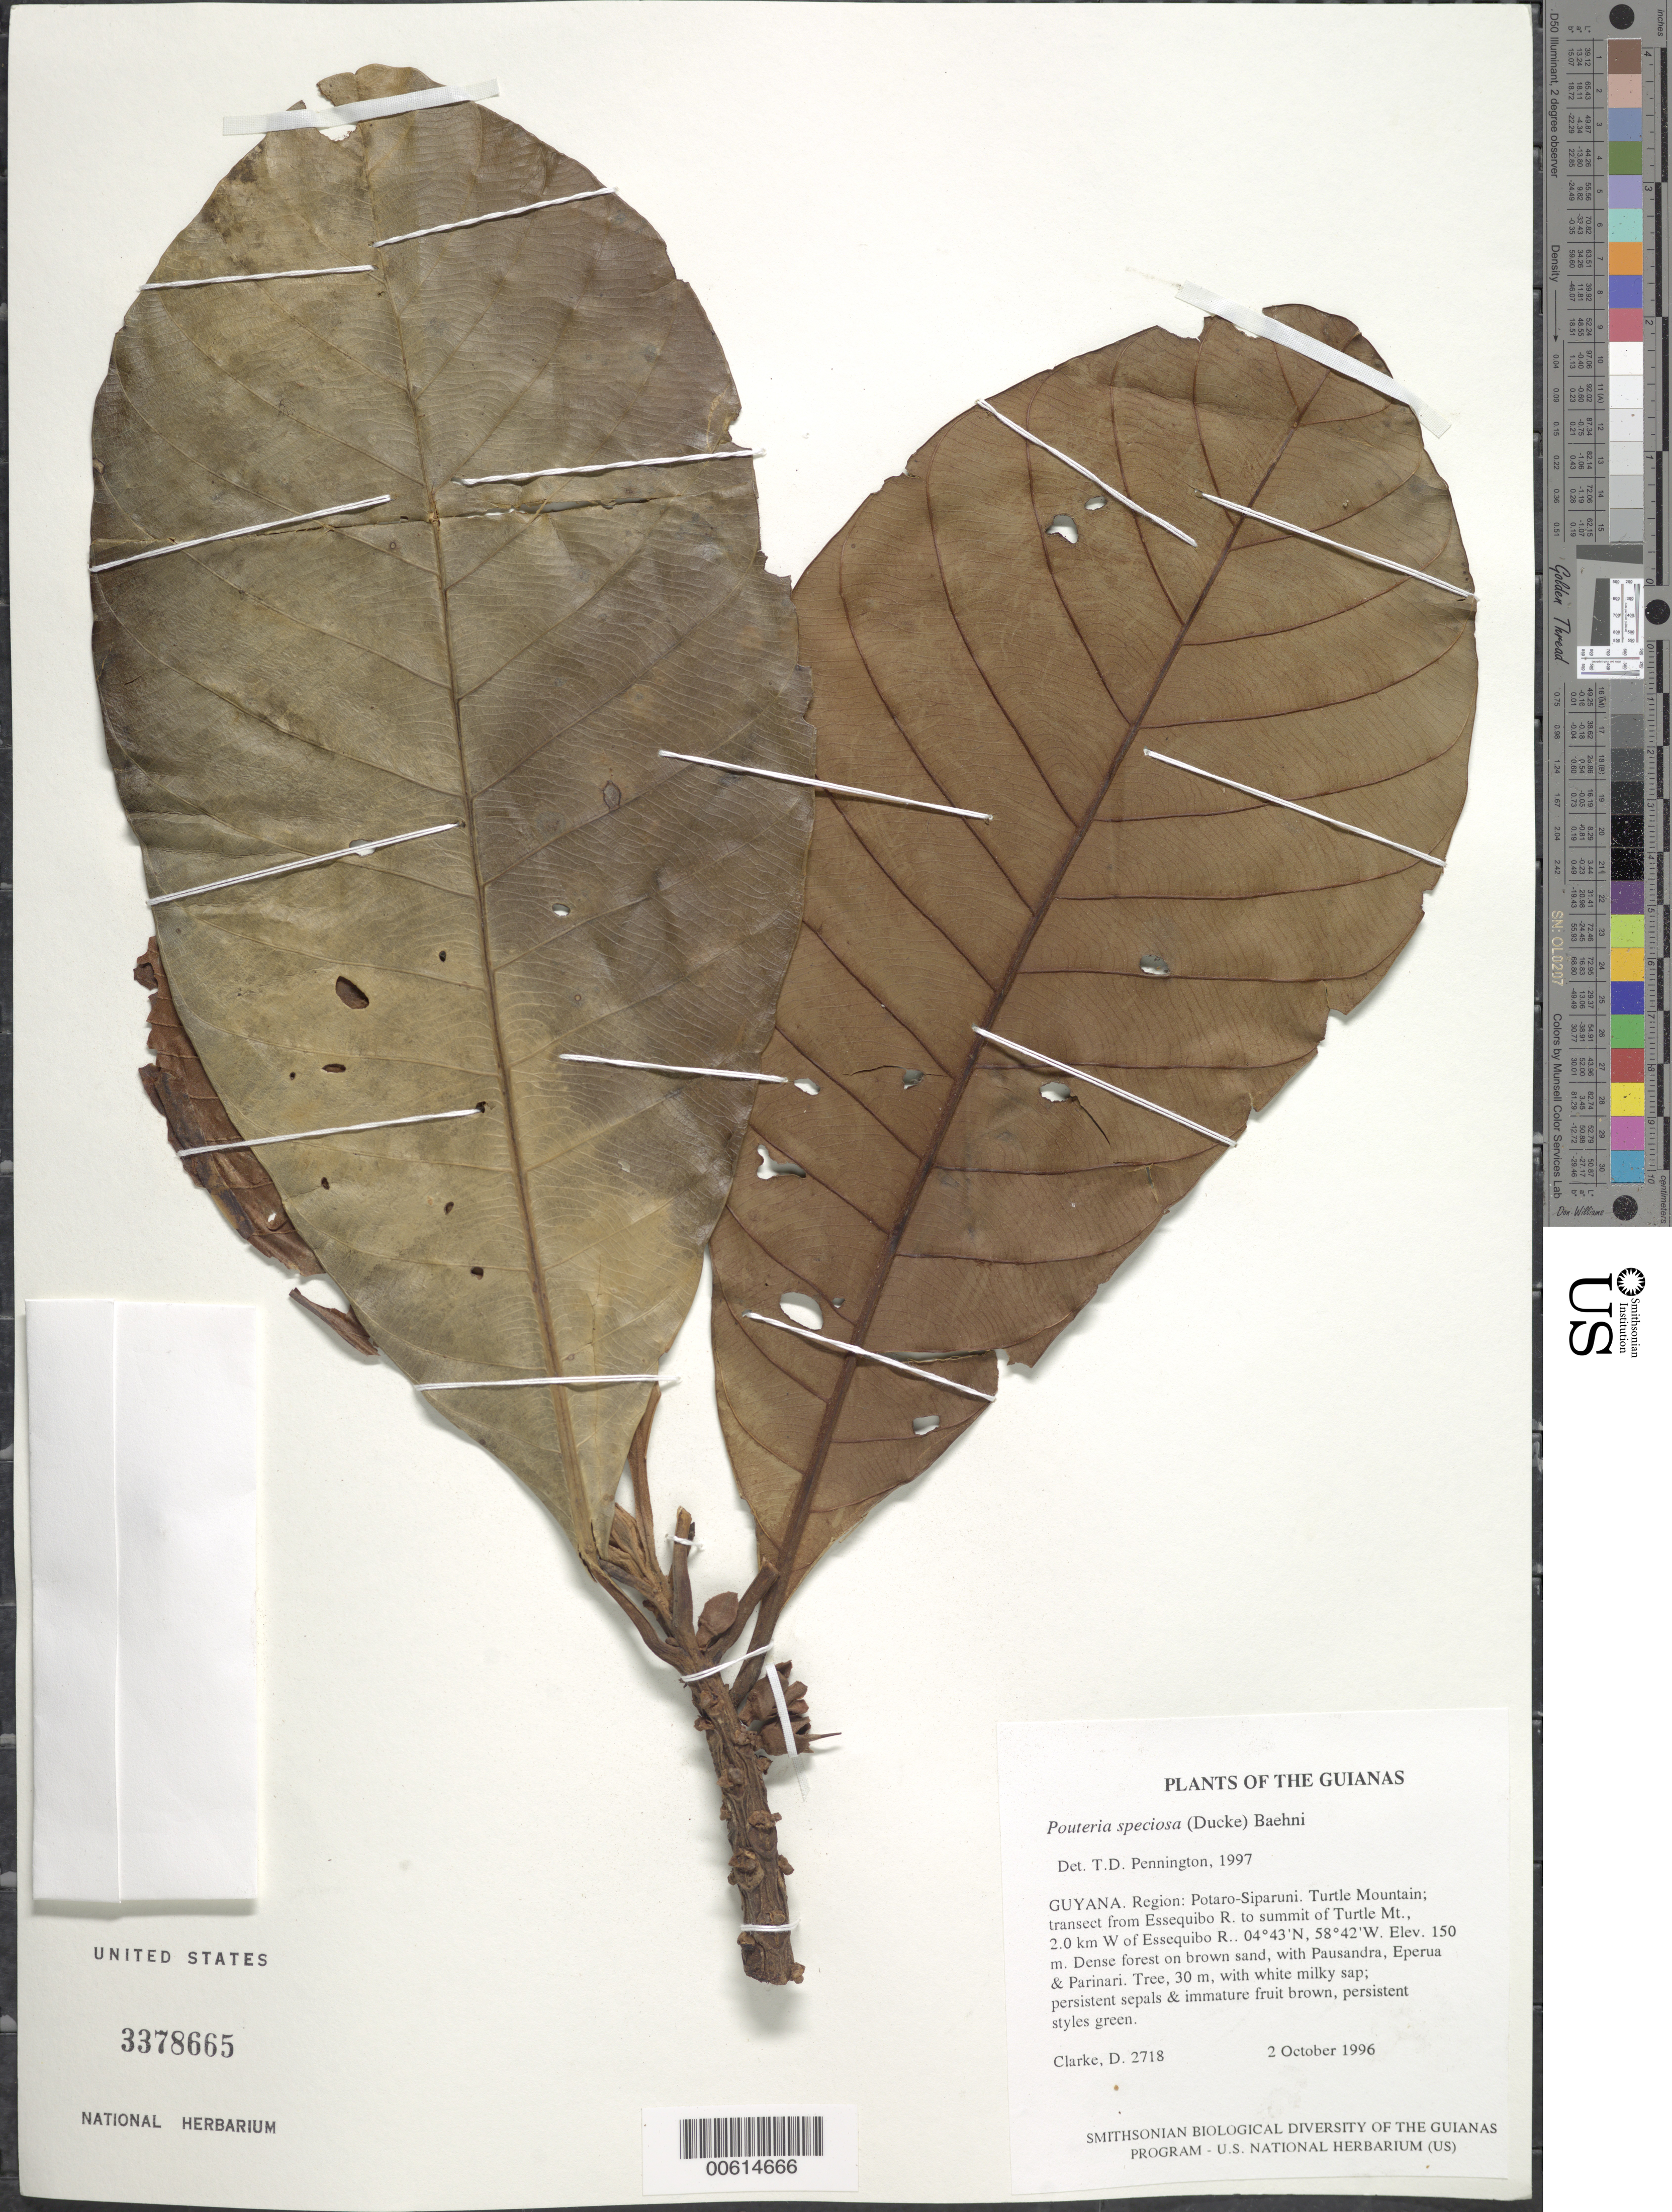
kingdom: Plantae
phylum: Tracheophyta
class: Magnoliopsida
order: Ericales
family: Sapotaceae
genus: Pouteria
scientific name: Pouteria speciosa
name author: (Ducke) Baehni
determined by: Pennington, T. D., (K)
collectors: H. D. Clarke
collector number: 2718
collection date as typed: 2 October 1996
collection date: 1996-10-02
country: Guyana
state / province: Potaro-Siparuni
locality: Iwokrama Rainforest Reserve; transect: Essequibo R. - summit of Turtle Mt., 2 km W. of Essequibo R.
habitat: Dense forest on brown sand, with Pausandra, Eperua & Parinari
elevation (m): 150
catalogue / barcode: US 3378665